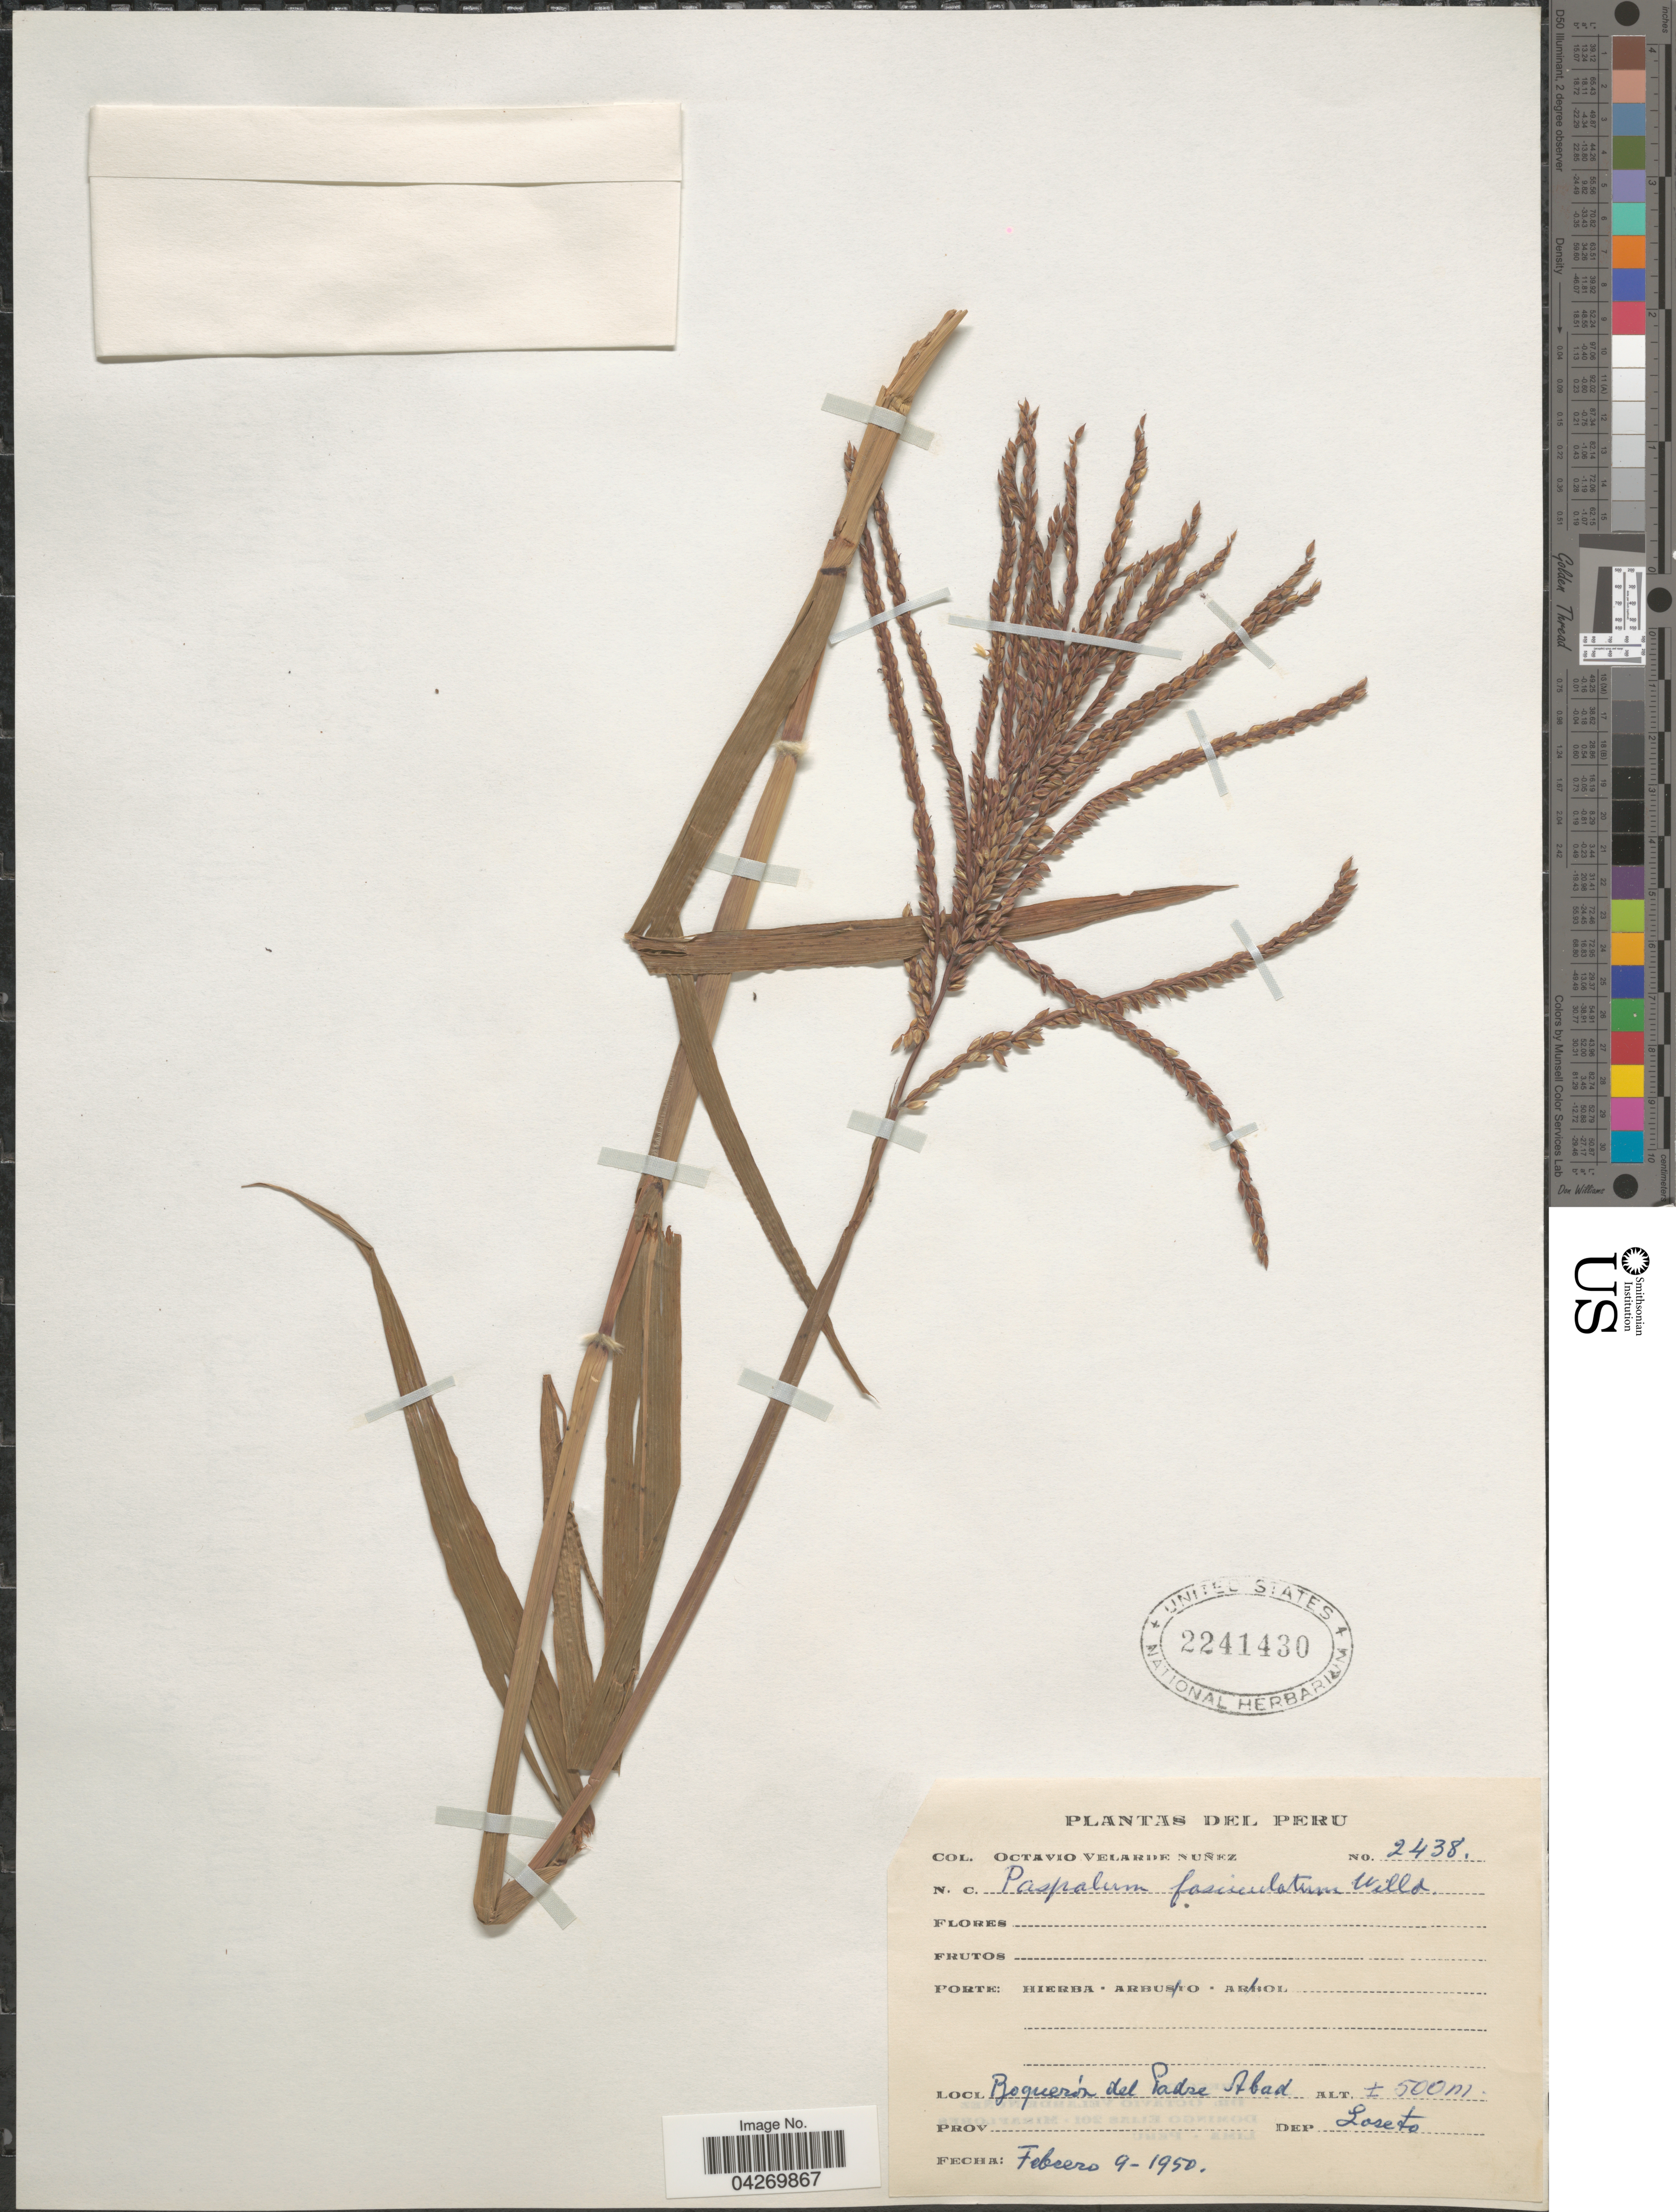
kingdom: Plantae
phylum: Tracheophyta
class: Liliopsida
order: Poales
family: Poaceae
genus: Paspalum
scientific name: Paspalum fasciculatum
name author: Willd. ex Flüggé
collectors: O. Velarde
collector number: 2438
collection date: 1950-02-09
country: Peru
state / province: Loreto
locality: Boquerá del Padre Abad. Dep. Loreto.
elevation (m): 500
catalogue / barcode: US 2241430